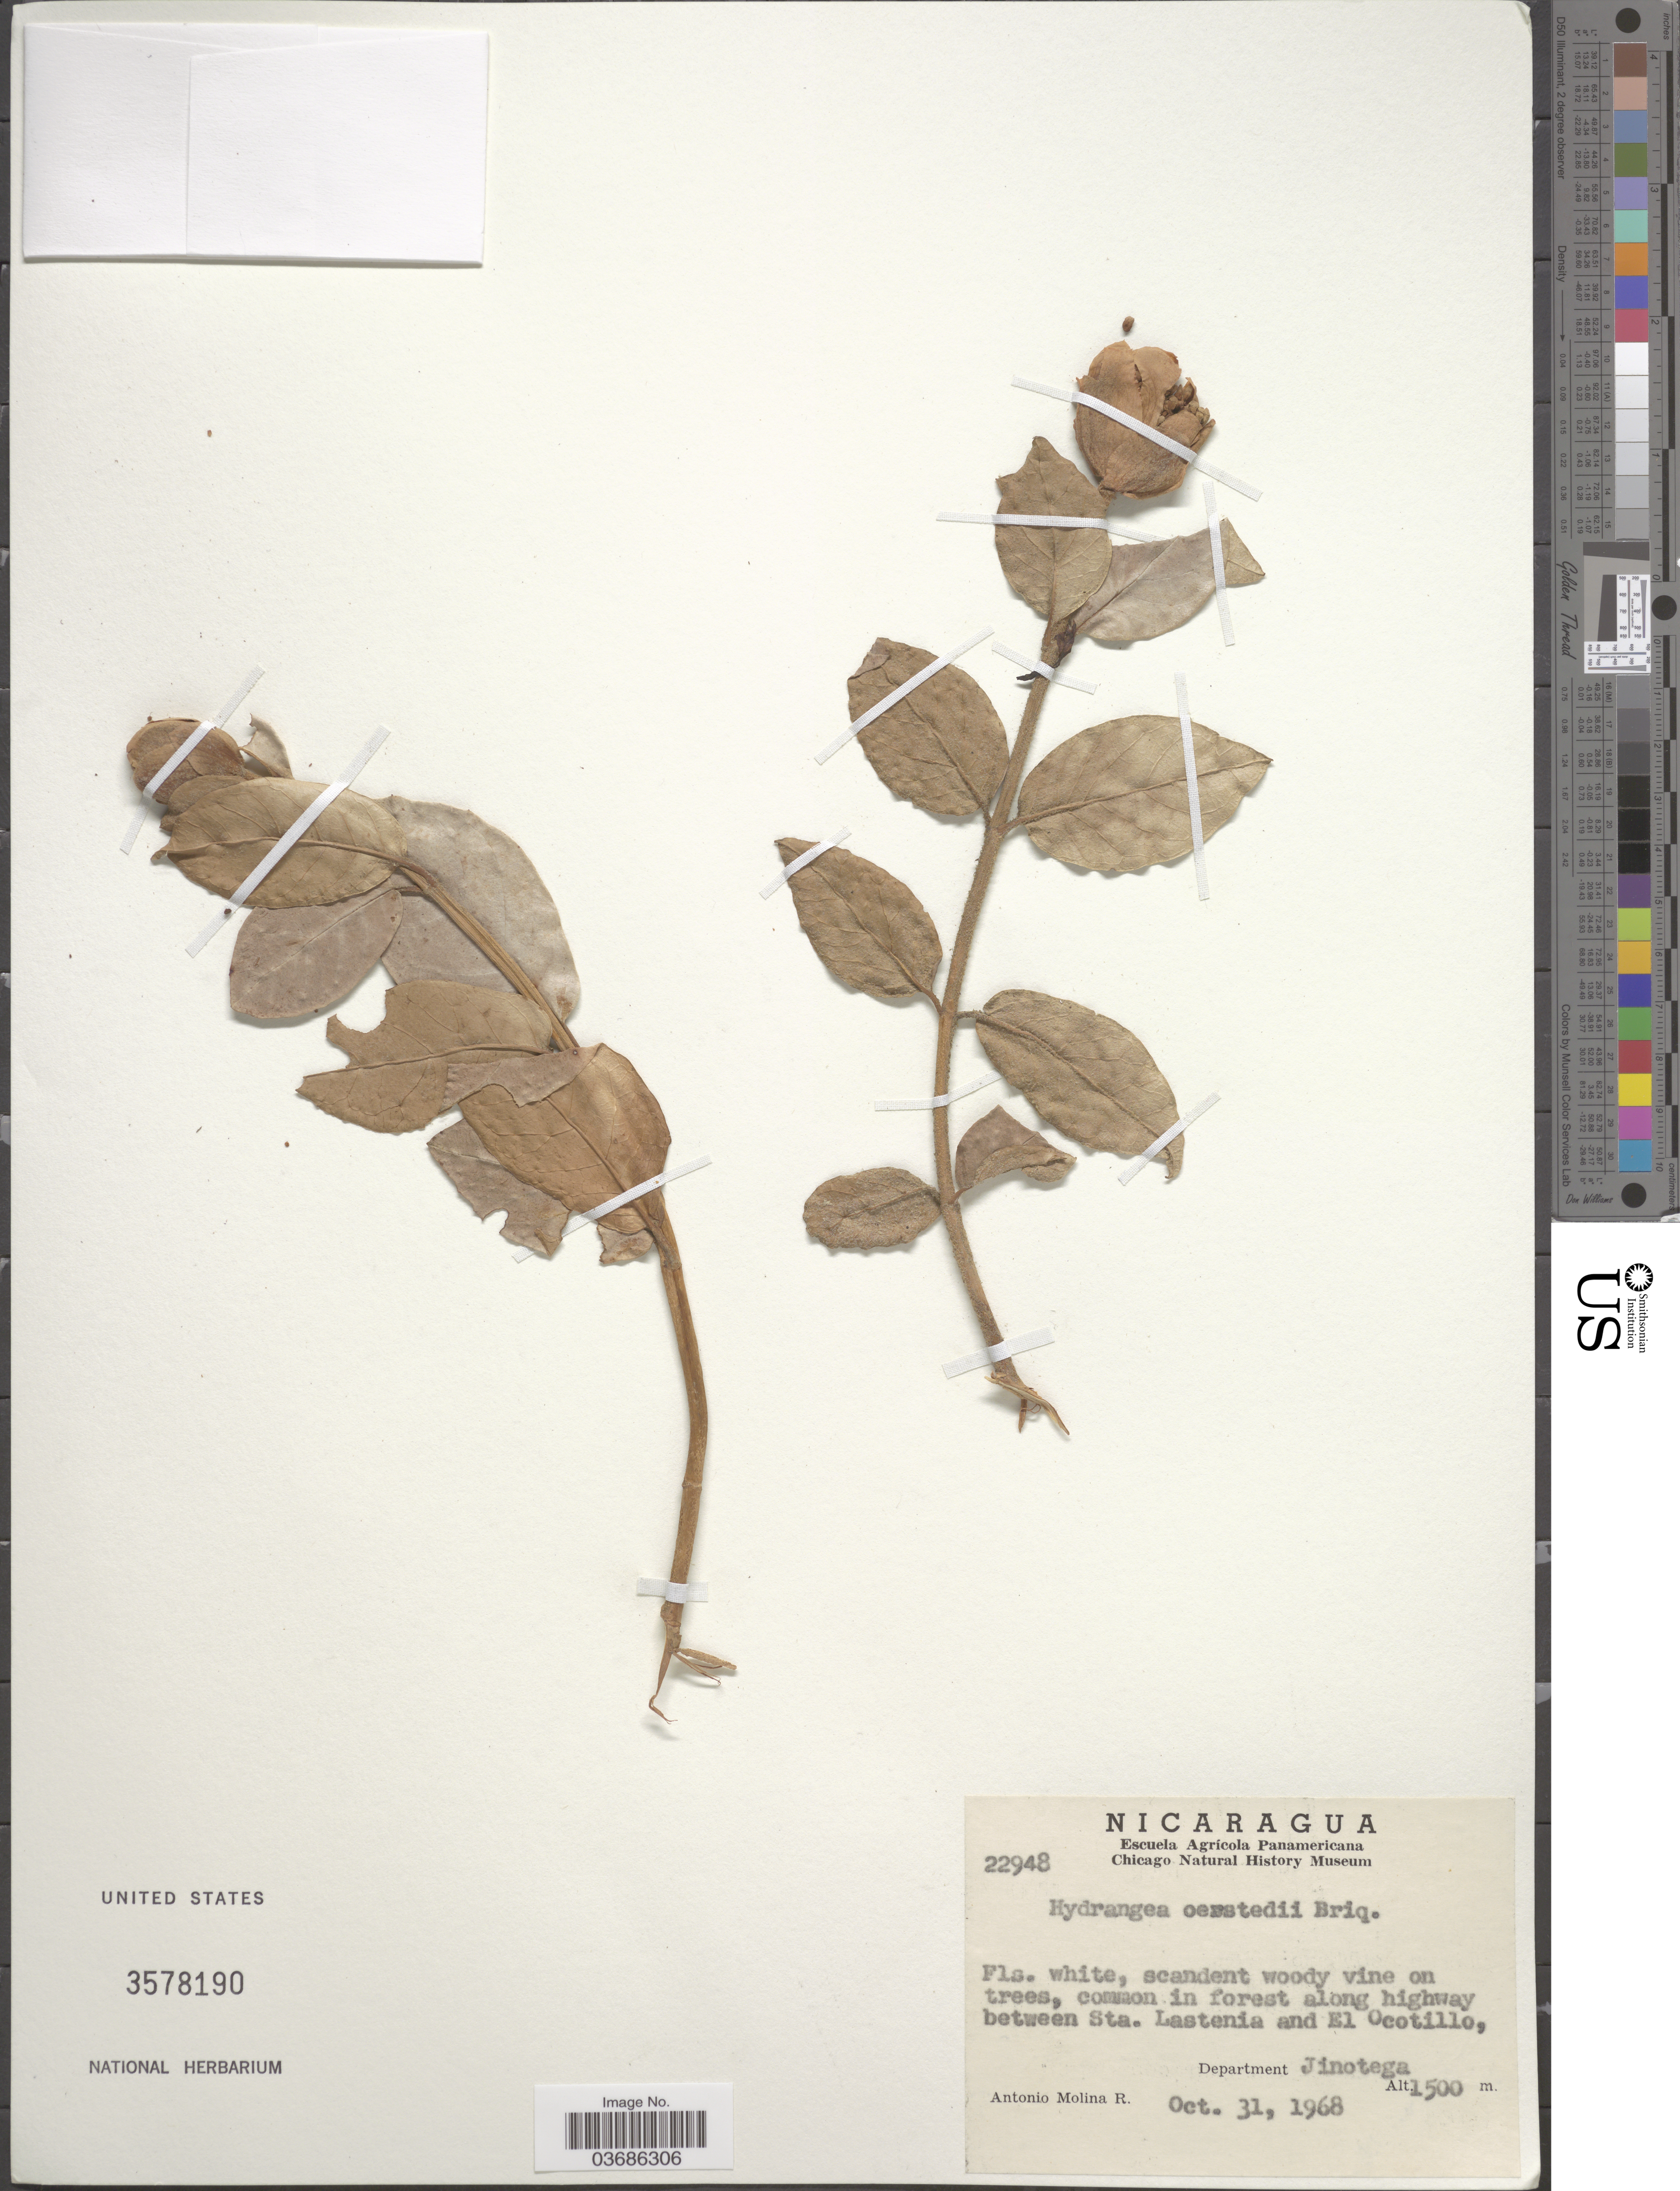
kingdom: Plantae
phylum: Tracheophyta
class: Magnoliopsida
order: Cornales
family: Hydrangeaceae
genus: Hydrangea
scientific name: Hydrangea oerstedii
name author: Briq.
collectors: A. Molina R.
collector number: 22948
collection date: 1968-10-31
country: Nicaragua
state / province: Jinotega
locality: In forest along highway between Sta. Lastenia and El Ocotillo, Department Jinotega.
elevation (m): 1500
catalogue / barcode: US 3578190